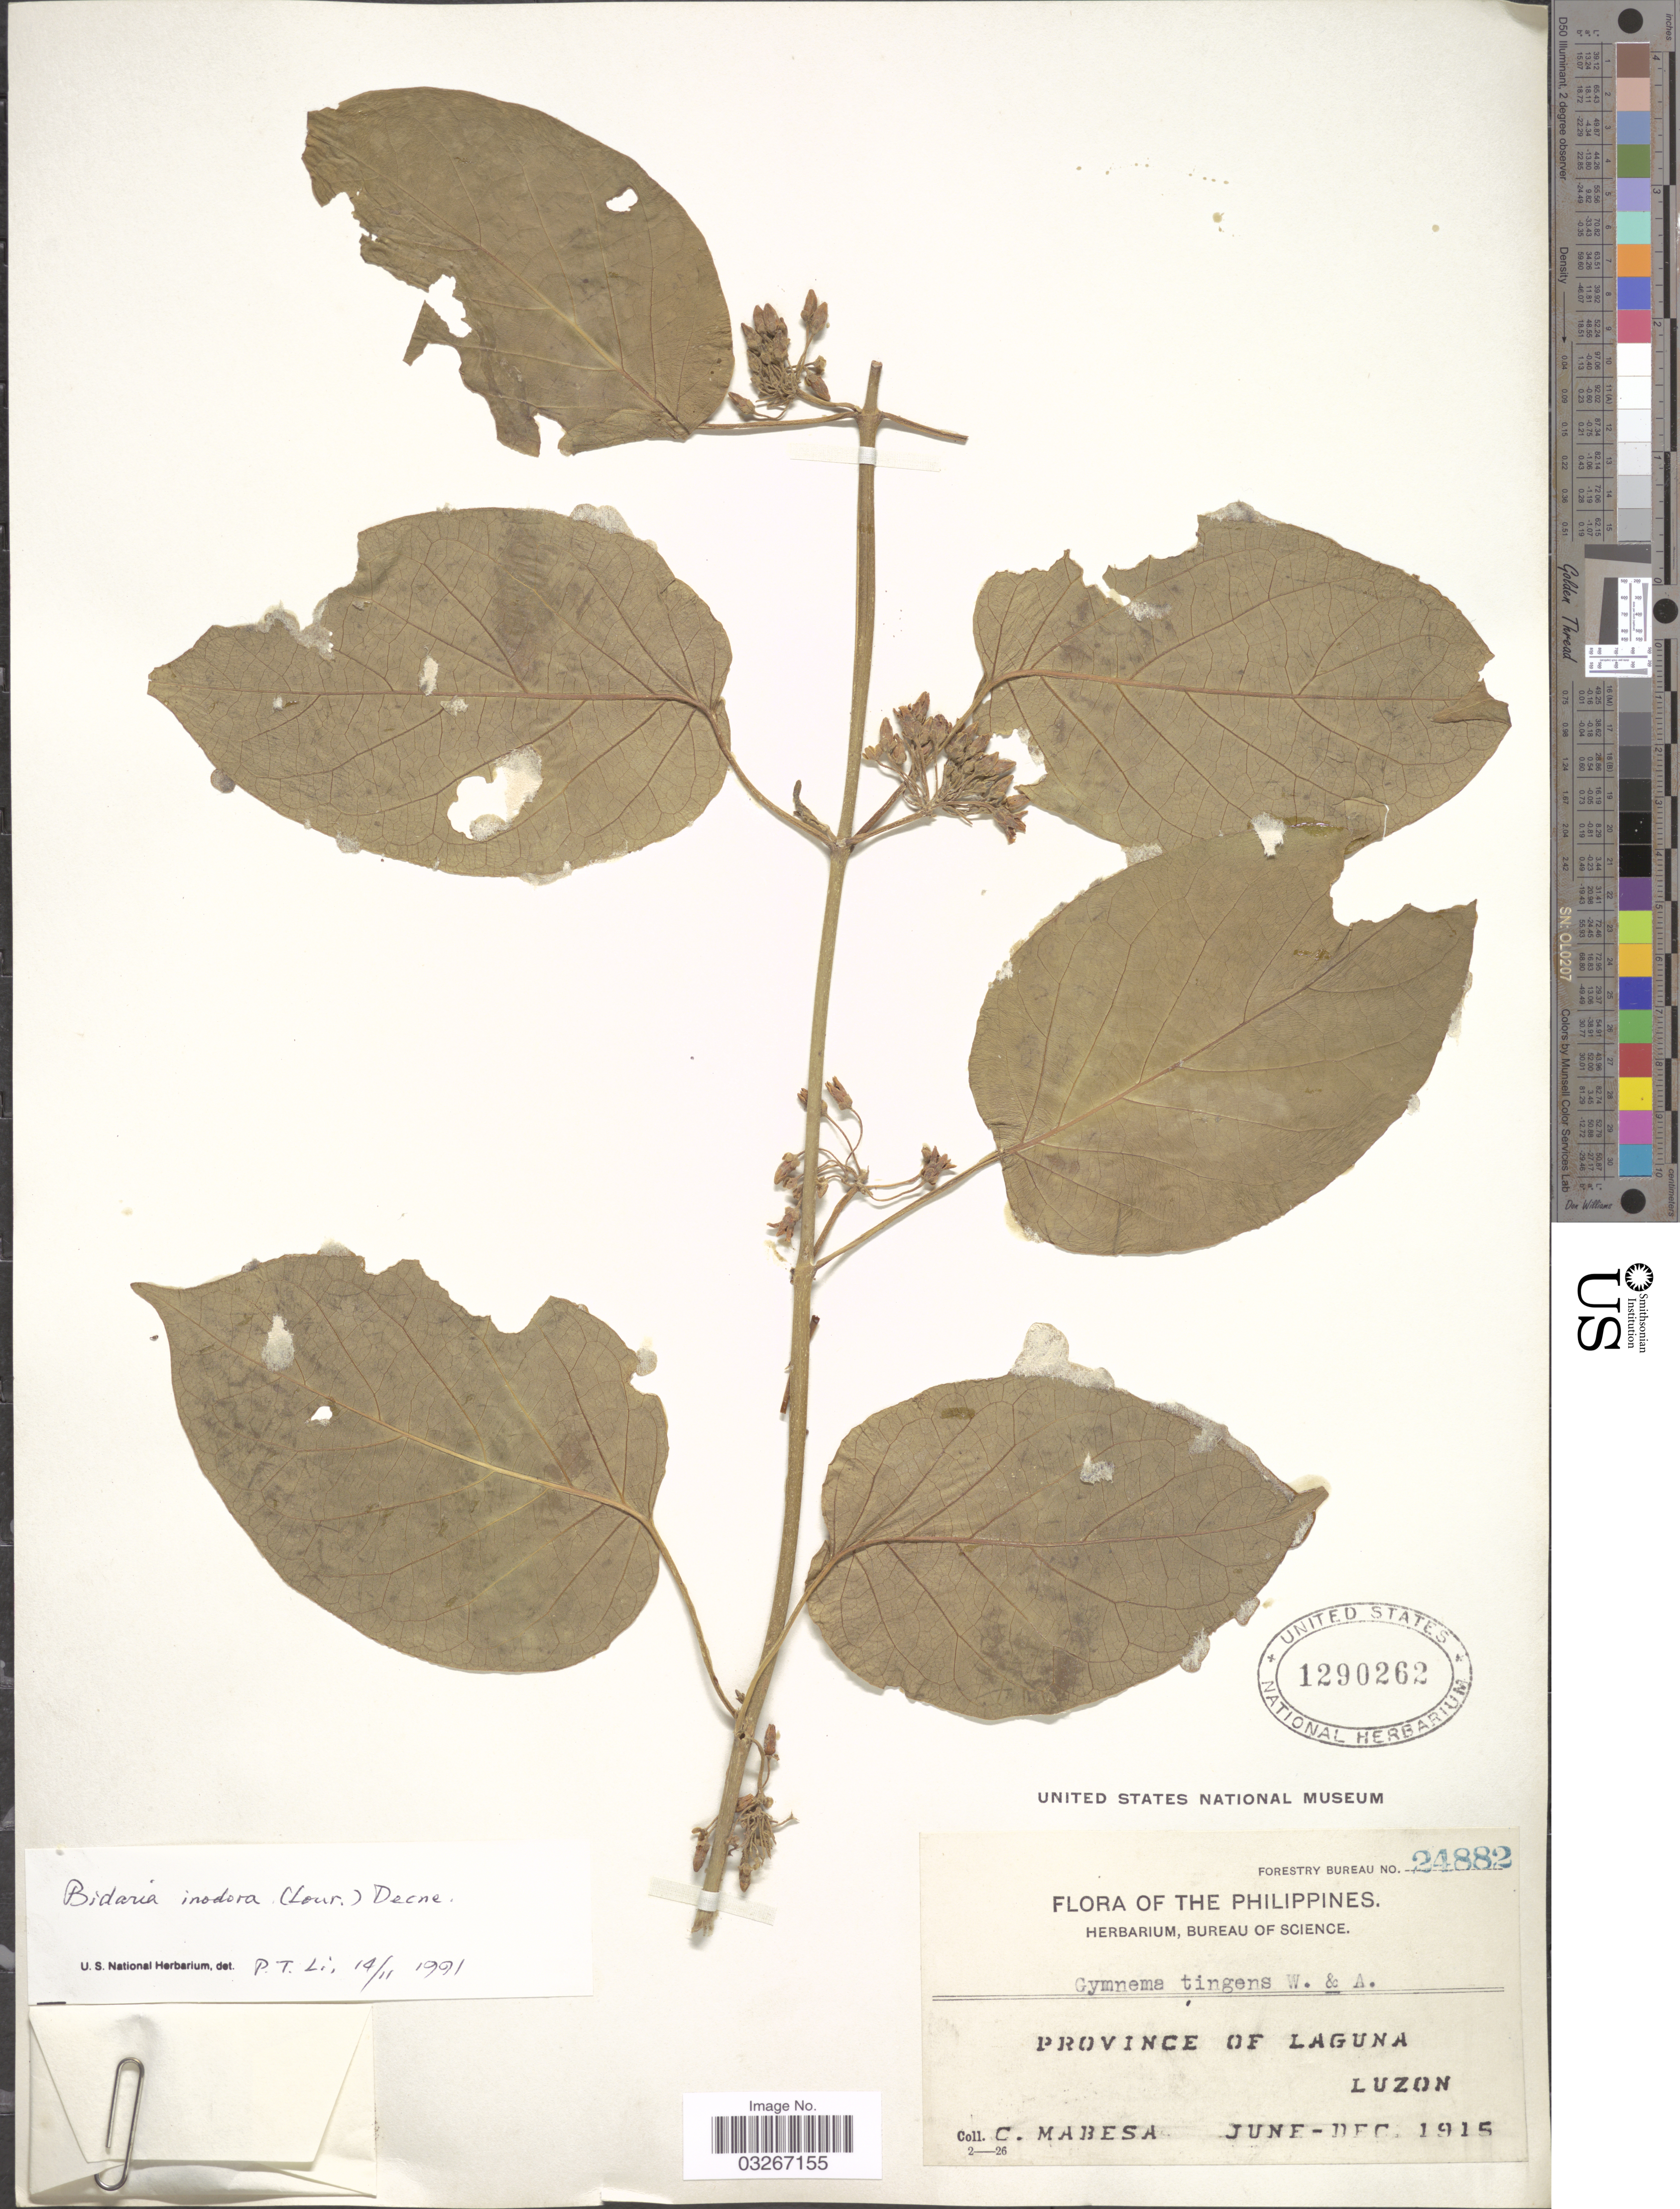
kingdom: Plantae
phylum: Tracheophyta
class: Magnoliopsida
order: Gentianales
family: Apocynaceae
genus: Gymnema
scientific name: Gymnema tingens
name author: (Roxb.) Wight & Arn.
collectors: C. Mabesa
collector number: Forestry Bureau 24882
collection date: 1915-06/1915-12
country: Philippines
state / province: Calabarzon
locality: Province of Laguna. Luzon.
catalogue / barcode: US 1290262